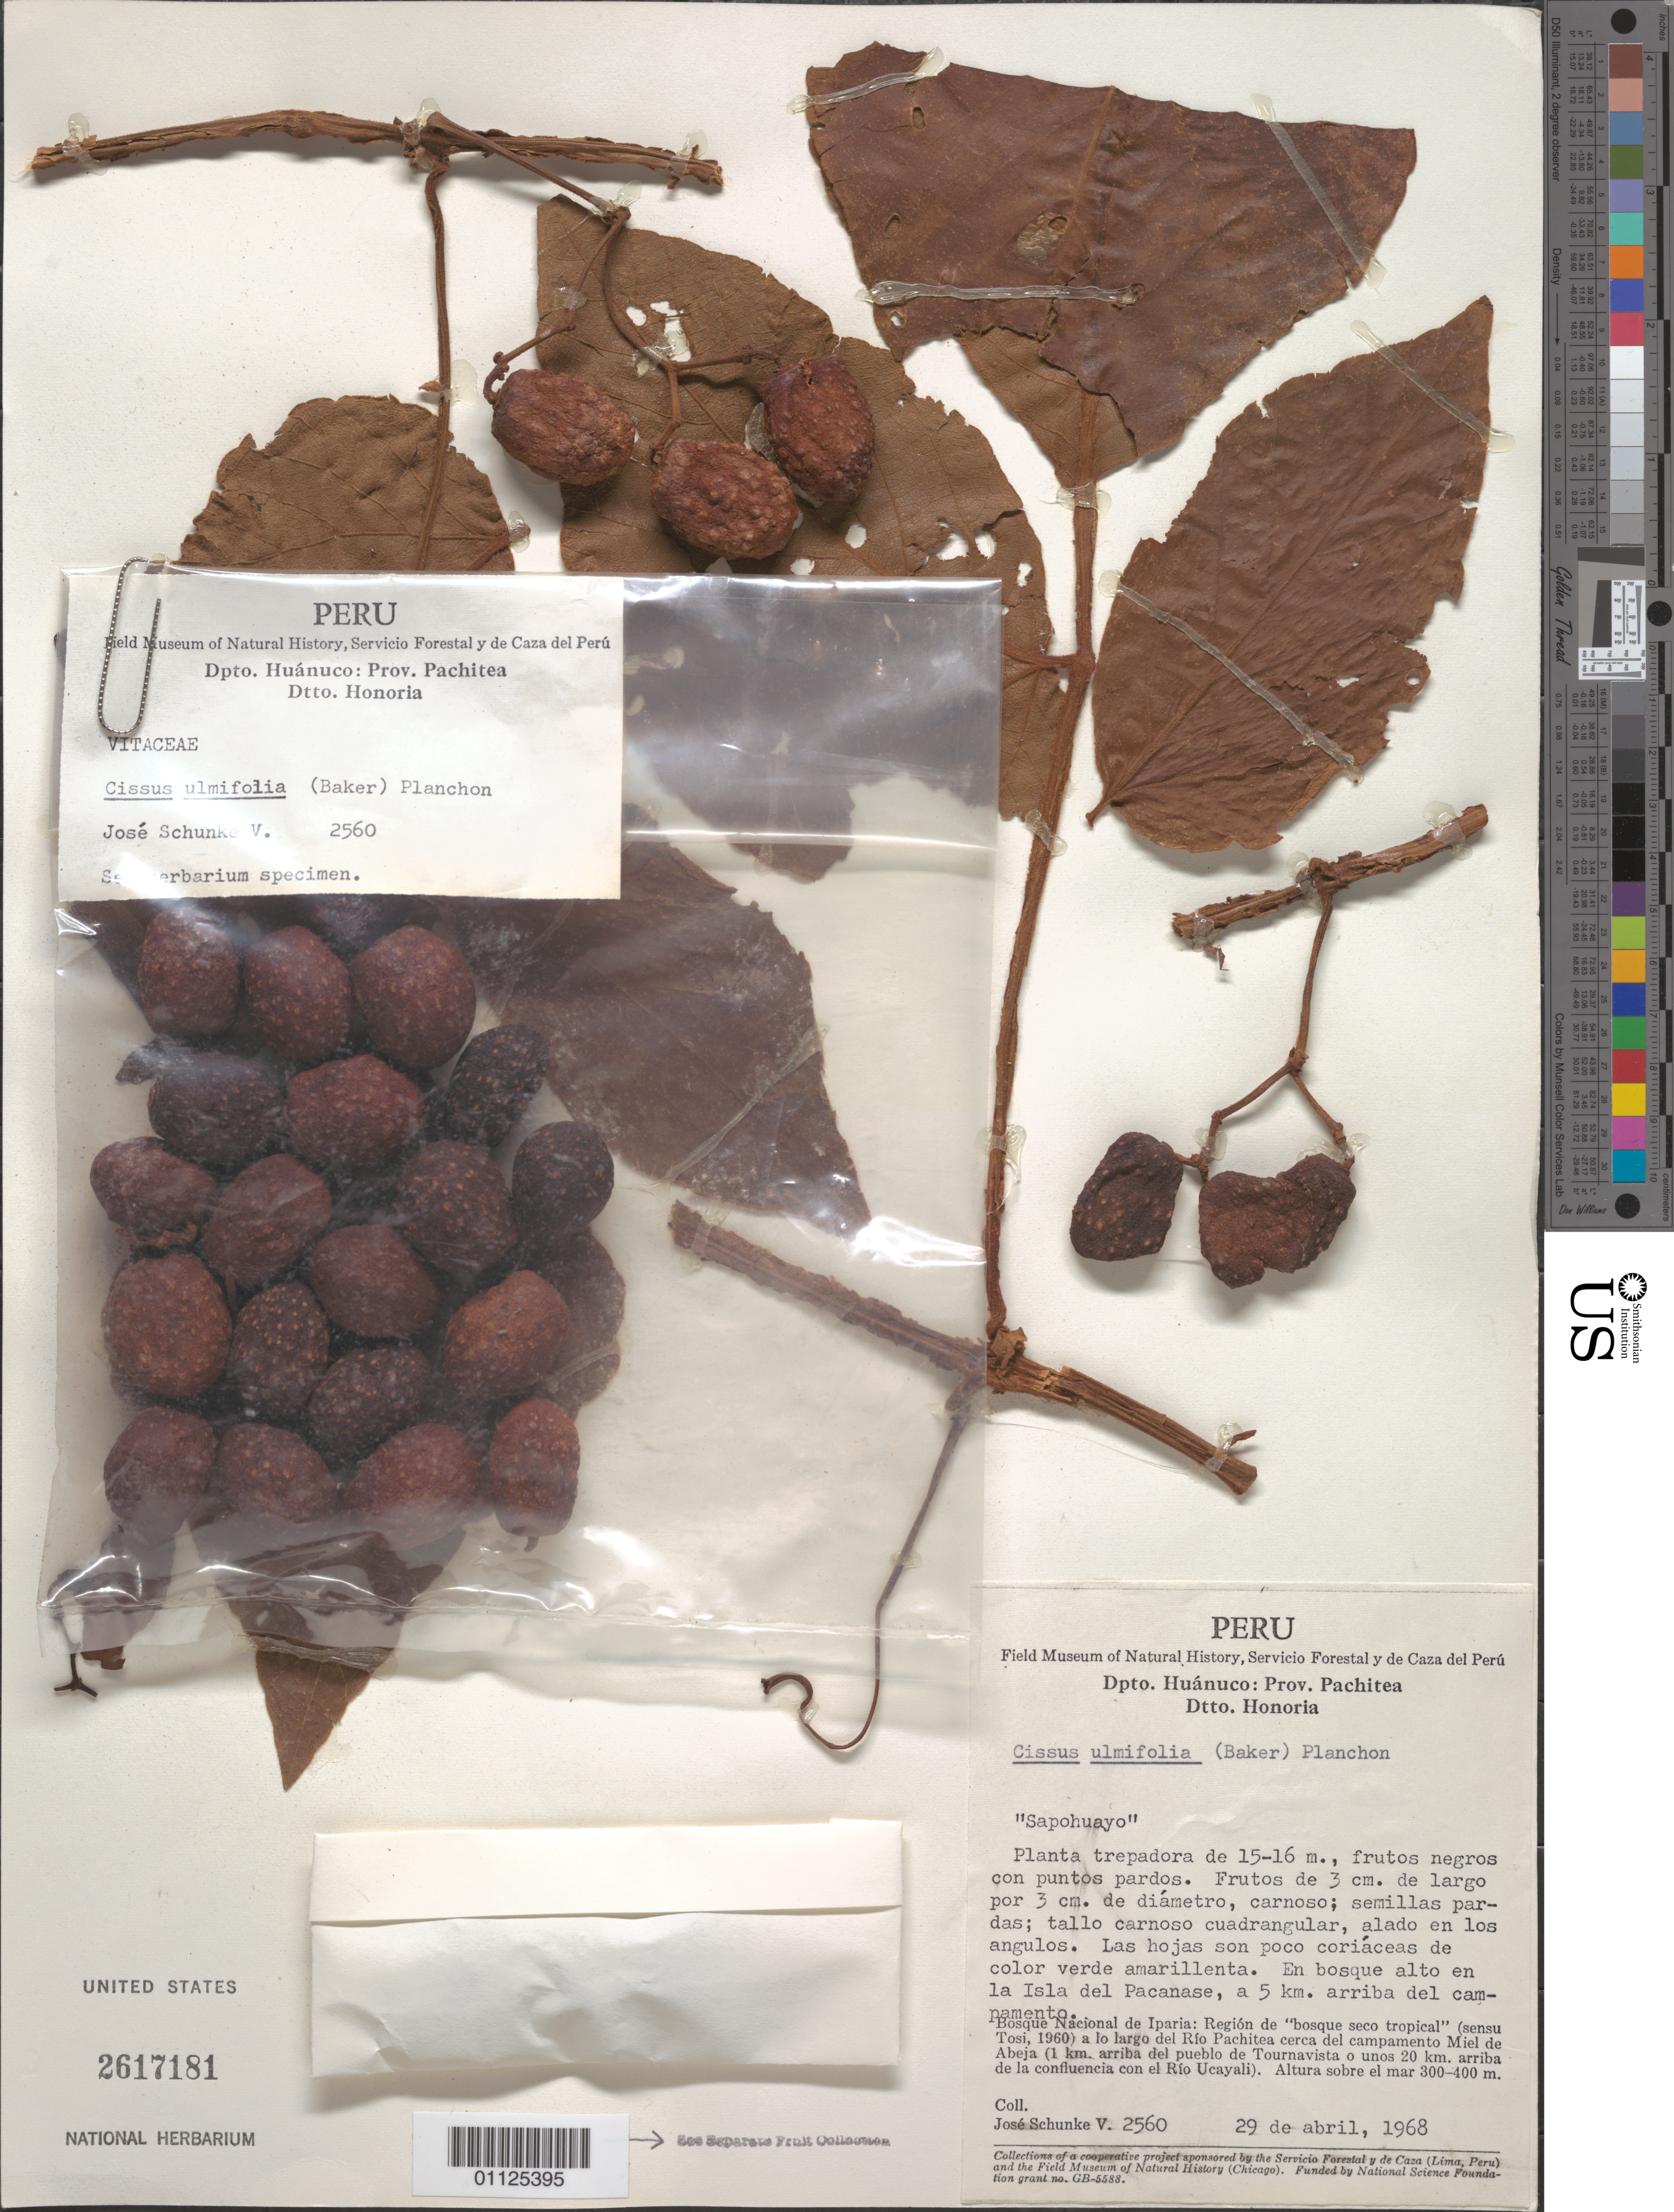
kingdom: Plantae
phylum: Tracheophyta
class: Magnoliopsida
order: Vitales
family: Vitaceae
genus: Cissus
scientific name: Cissus ulmifolia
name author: (Baker) Planch.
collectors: J. Schunke Vigo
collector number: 2560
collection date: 1968-04-29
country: Peru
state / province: Huánuco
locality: Prov. Pachitea. Dtto. Honoria. Bosque Nacional de Iparia: REgion de "bosque seco tropical" (sensu Tosi, 1960) a lo largo del Rio Pachitea cerca del campamento Miel de Abeja (1 km arriba del pueblo de Tournavista o unos 20 km arriba de la confluencia con el Rio Ucayali).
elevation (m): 300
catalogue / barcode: US 2617181